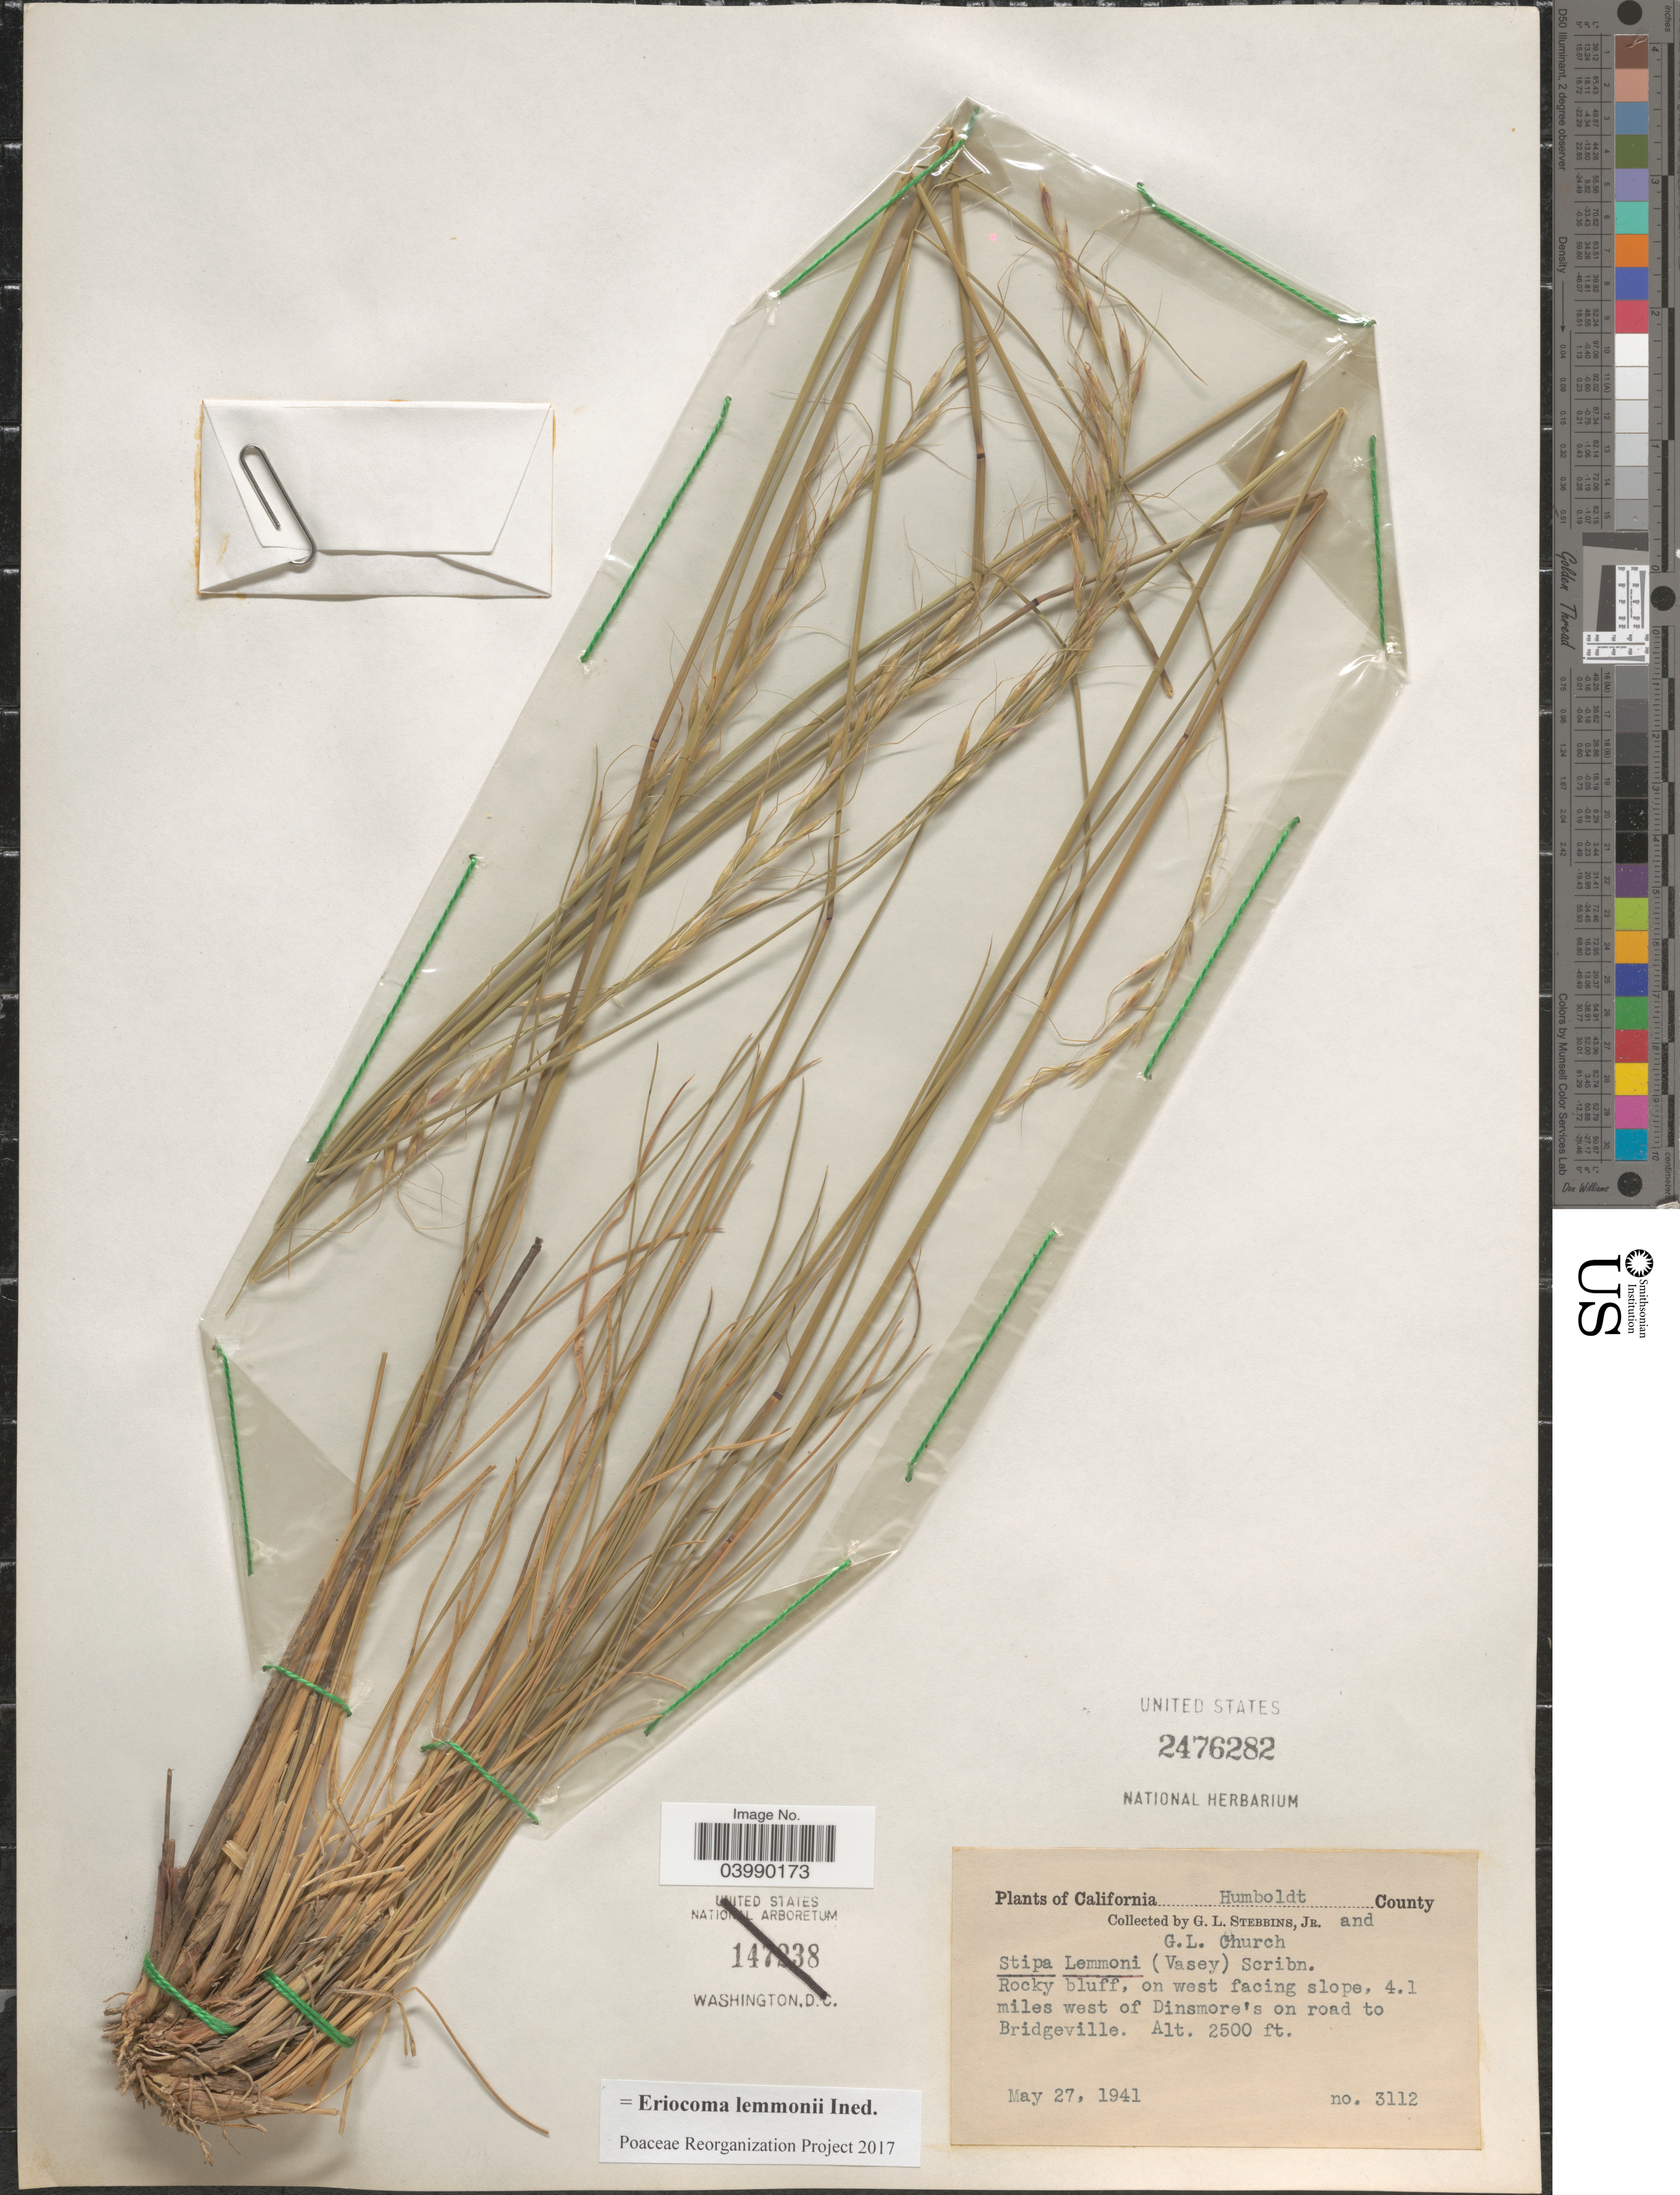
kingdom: Plantae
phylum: Tracheophyta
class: Liliopsida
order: Poales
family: Poaceae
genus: Eriocoma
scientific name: Eriocoma lemmonii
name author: (Vasey) Romasch.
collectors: G. L. Stebbins & G. L. Church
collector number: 3112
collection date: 1941-05-27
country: United States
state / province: California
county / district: Humboldt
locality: Humboldt County. On west facing slope, 4.1 miles west of Dinsmore's on road to Bridgeville.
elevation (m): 762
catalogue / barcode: US 2476282